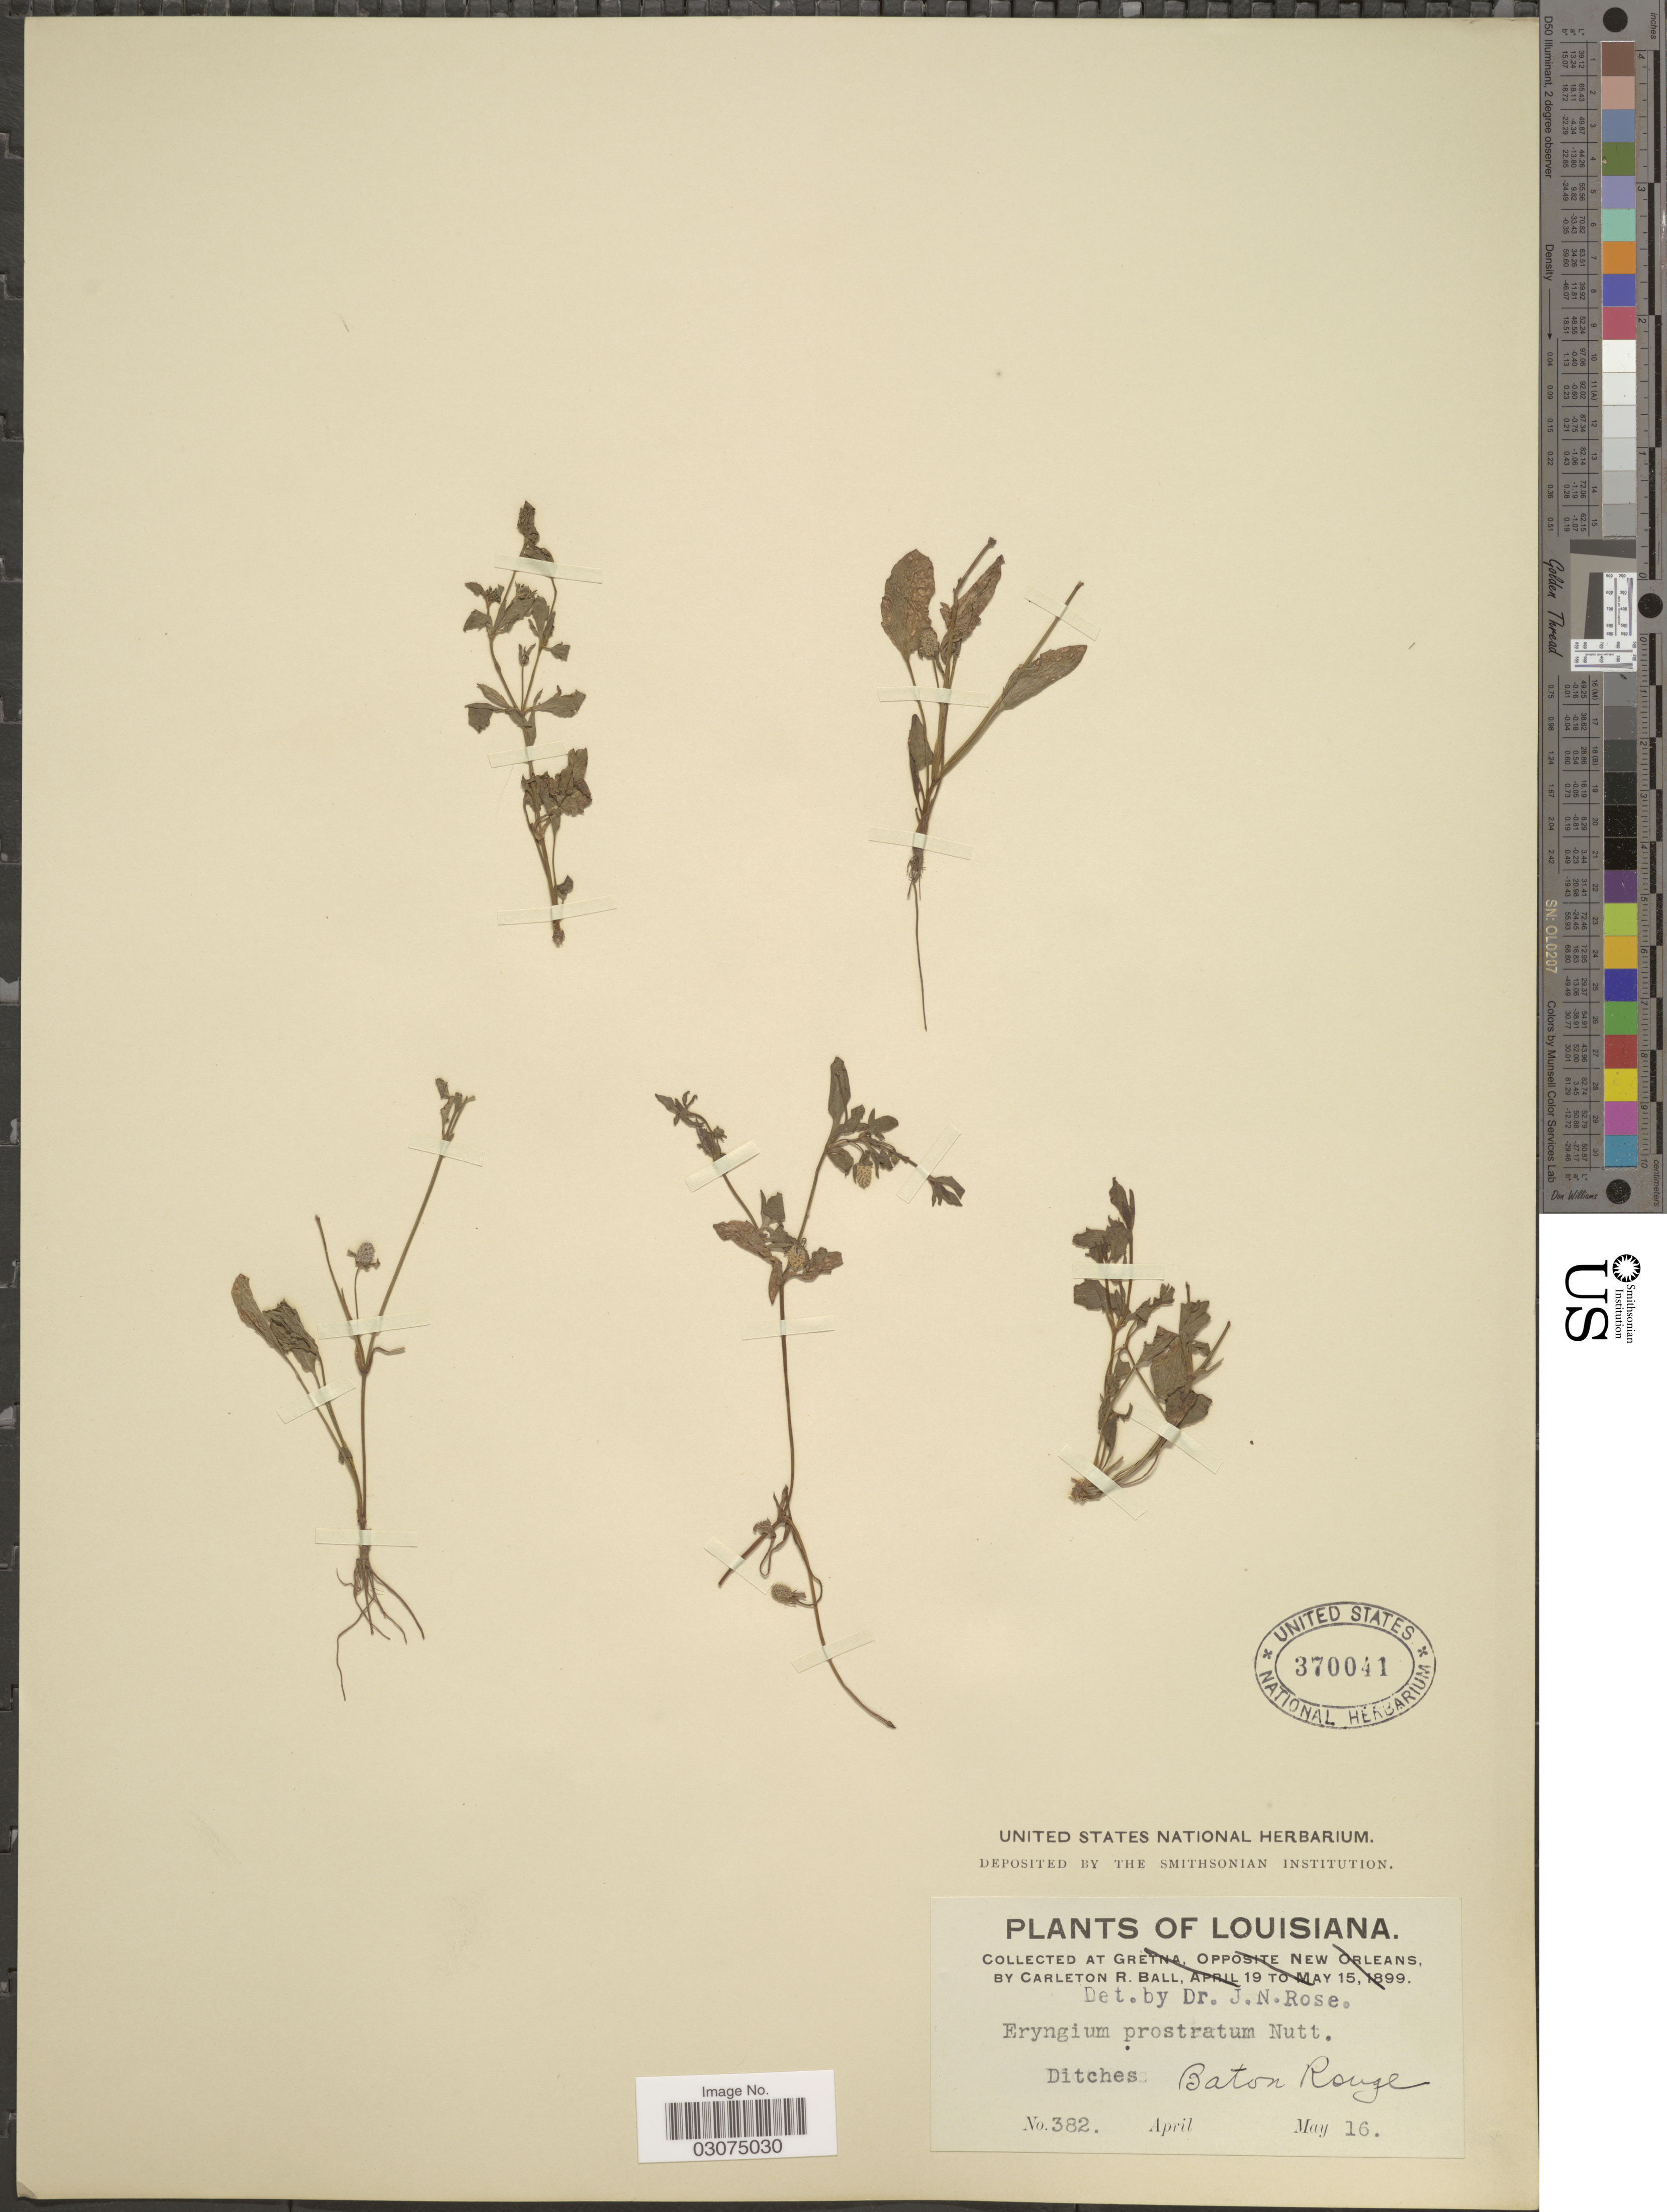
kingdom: Plantae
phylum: Tracheophyta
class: Magnoliopsida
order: Apiales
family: Apiaceae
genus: Eryngium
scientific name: Eryngium prostratum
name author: Nutt. ex DC.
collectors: C. R. Ball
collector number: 382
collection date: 1899-05-16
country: United States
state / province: Louisiana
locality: Baton Rouge. Ditches.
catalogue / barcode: US 370041